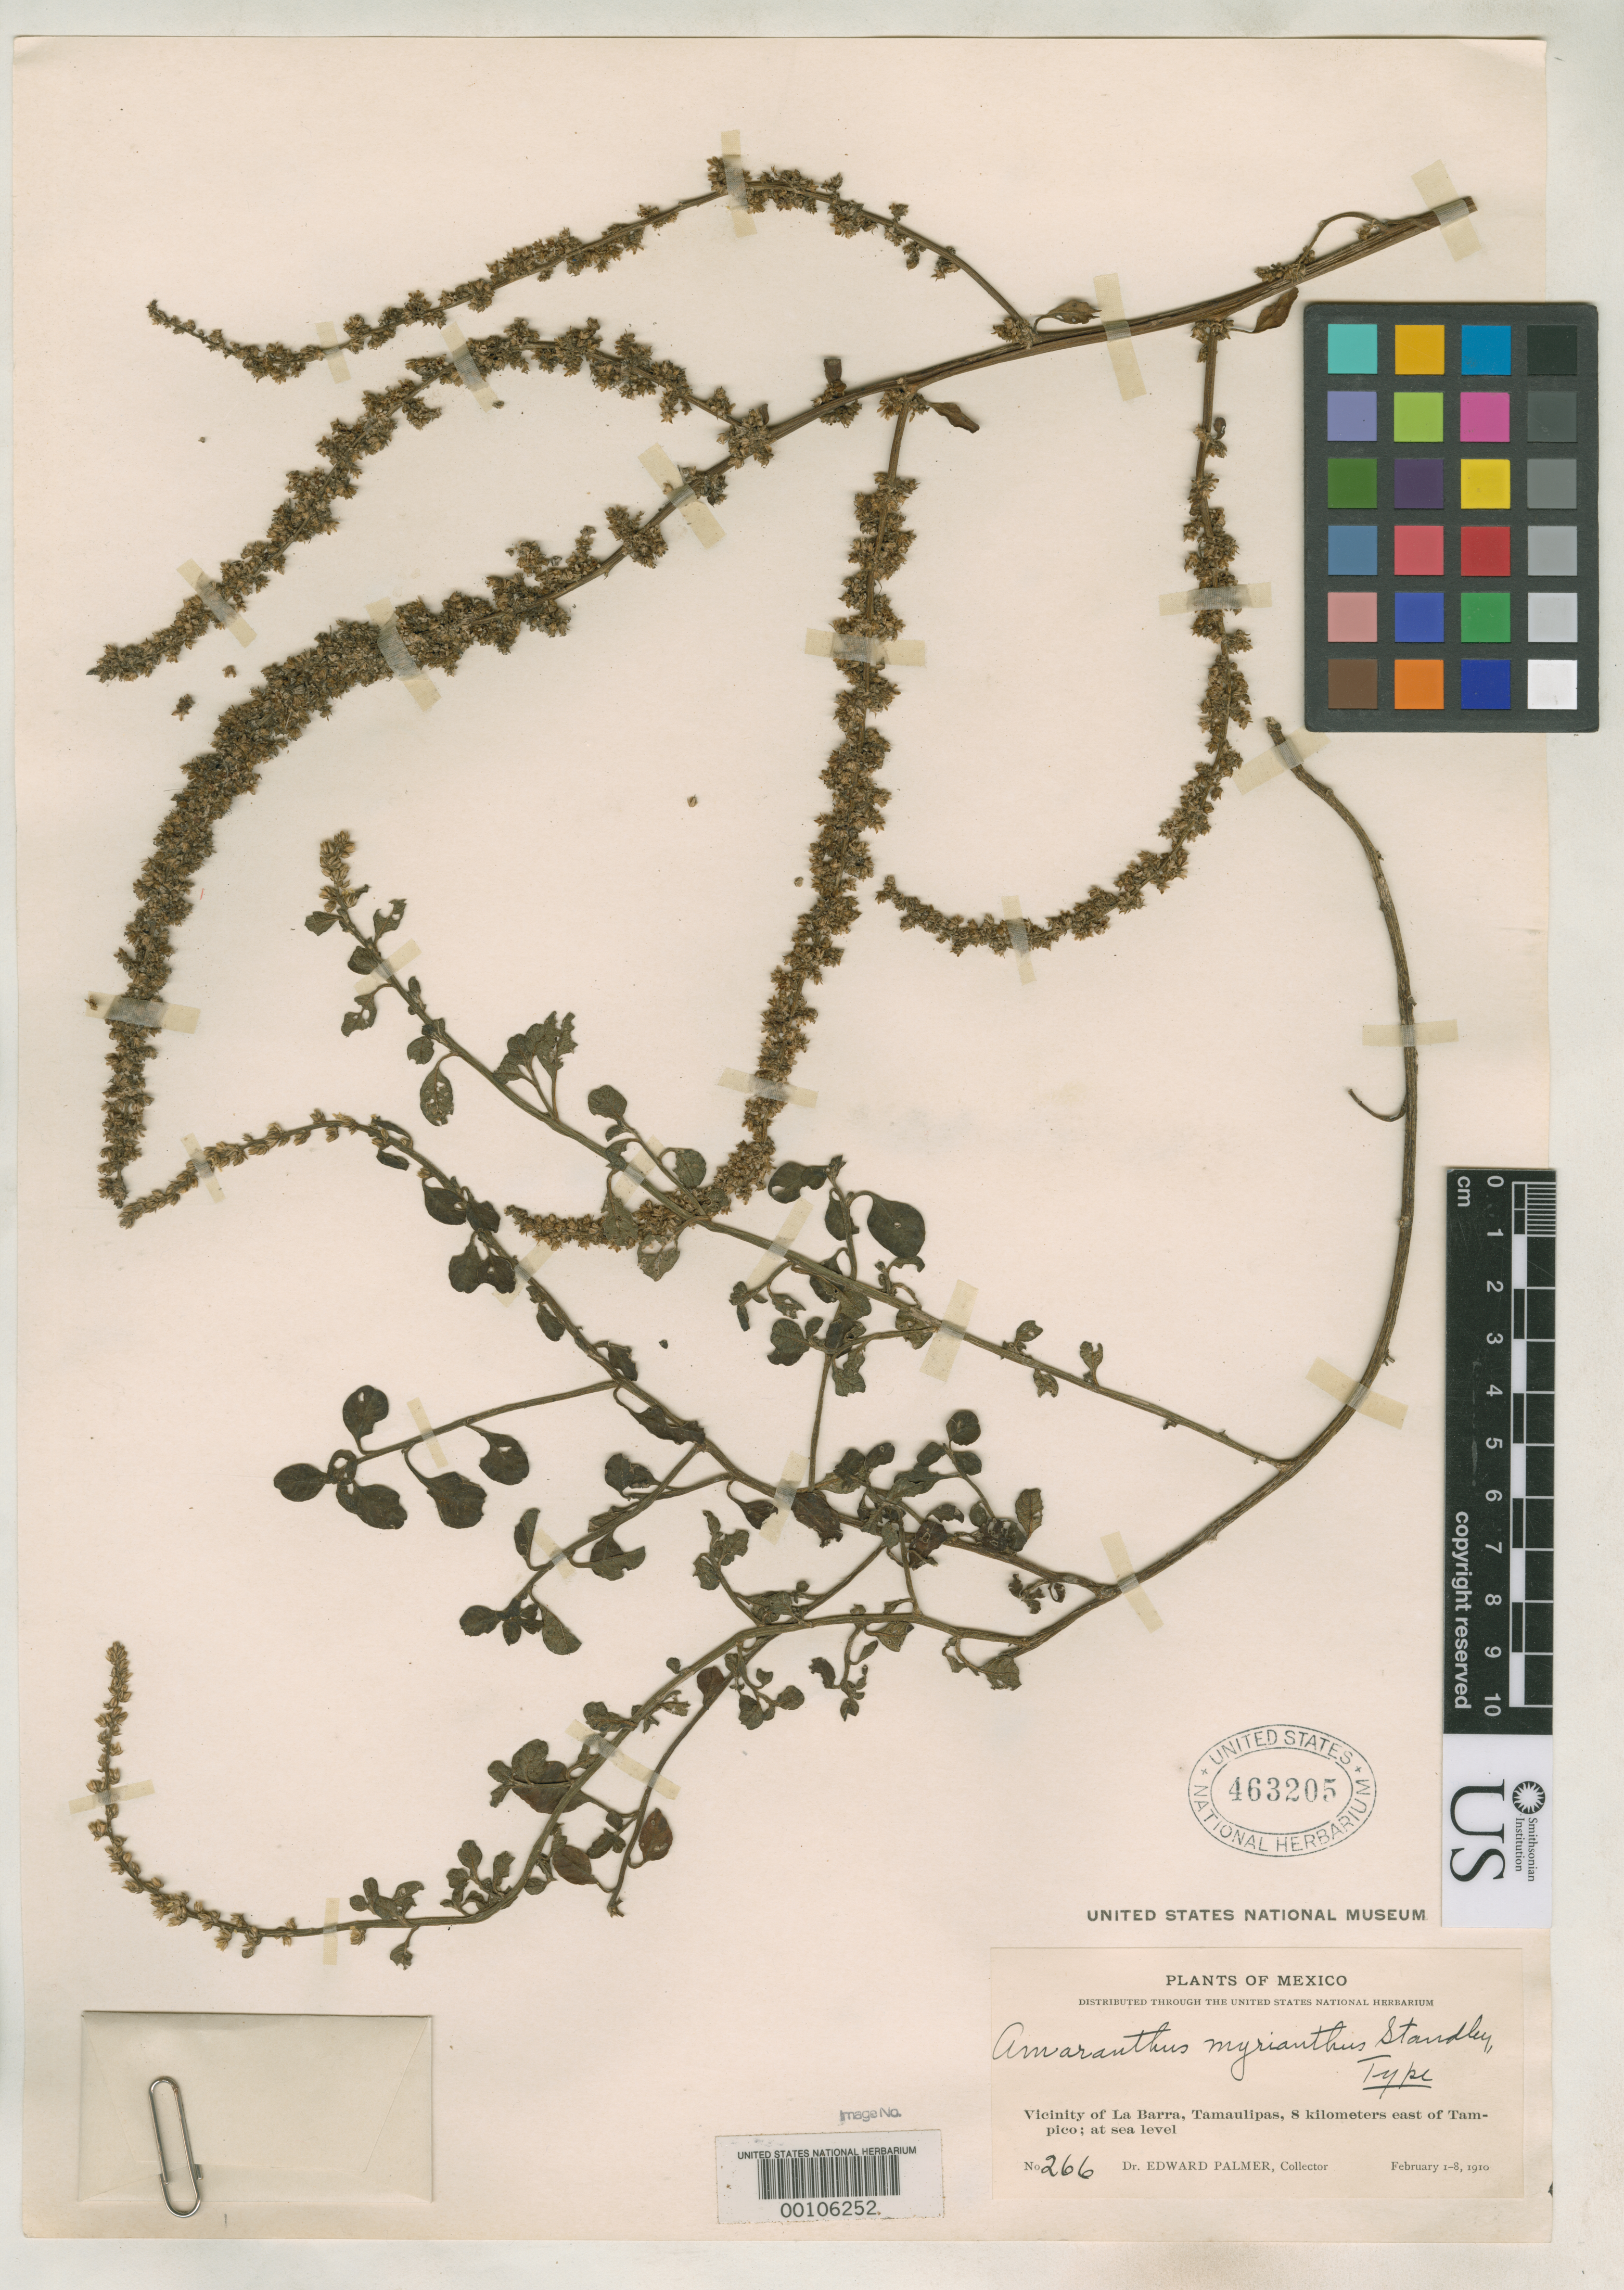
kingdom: Plantae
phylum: Tracheophyta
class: Magnoliopsida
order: Caryophyllales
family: Amaranthaceae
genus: Amaranthus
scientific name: Amaranthus myrianthus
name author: Standl.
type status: Holotype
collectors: E. Palmer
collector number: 266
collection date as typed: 01 Feb 1910 to 08 Feb 1910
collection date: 1910-02-01/1910-02-08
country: Mexico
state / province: Tamaulipas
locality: Vicinity of La Barra, Tamaulipas, 8 km east of Tampico; at sea level.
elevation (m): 0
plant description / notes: This sheet annotated as "Type".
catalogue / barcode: US 463205